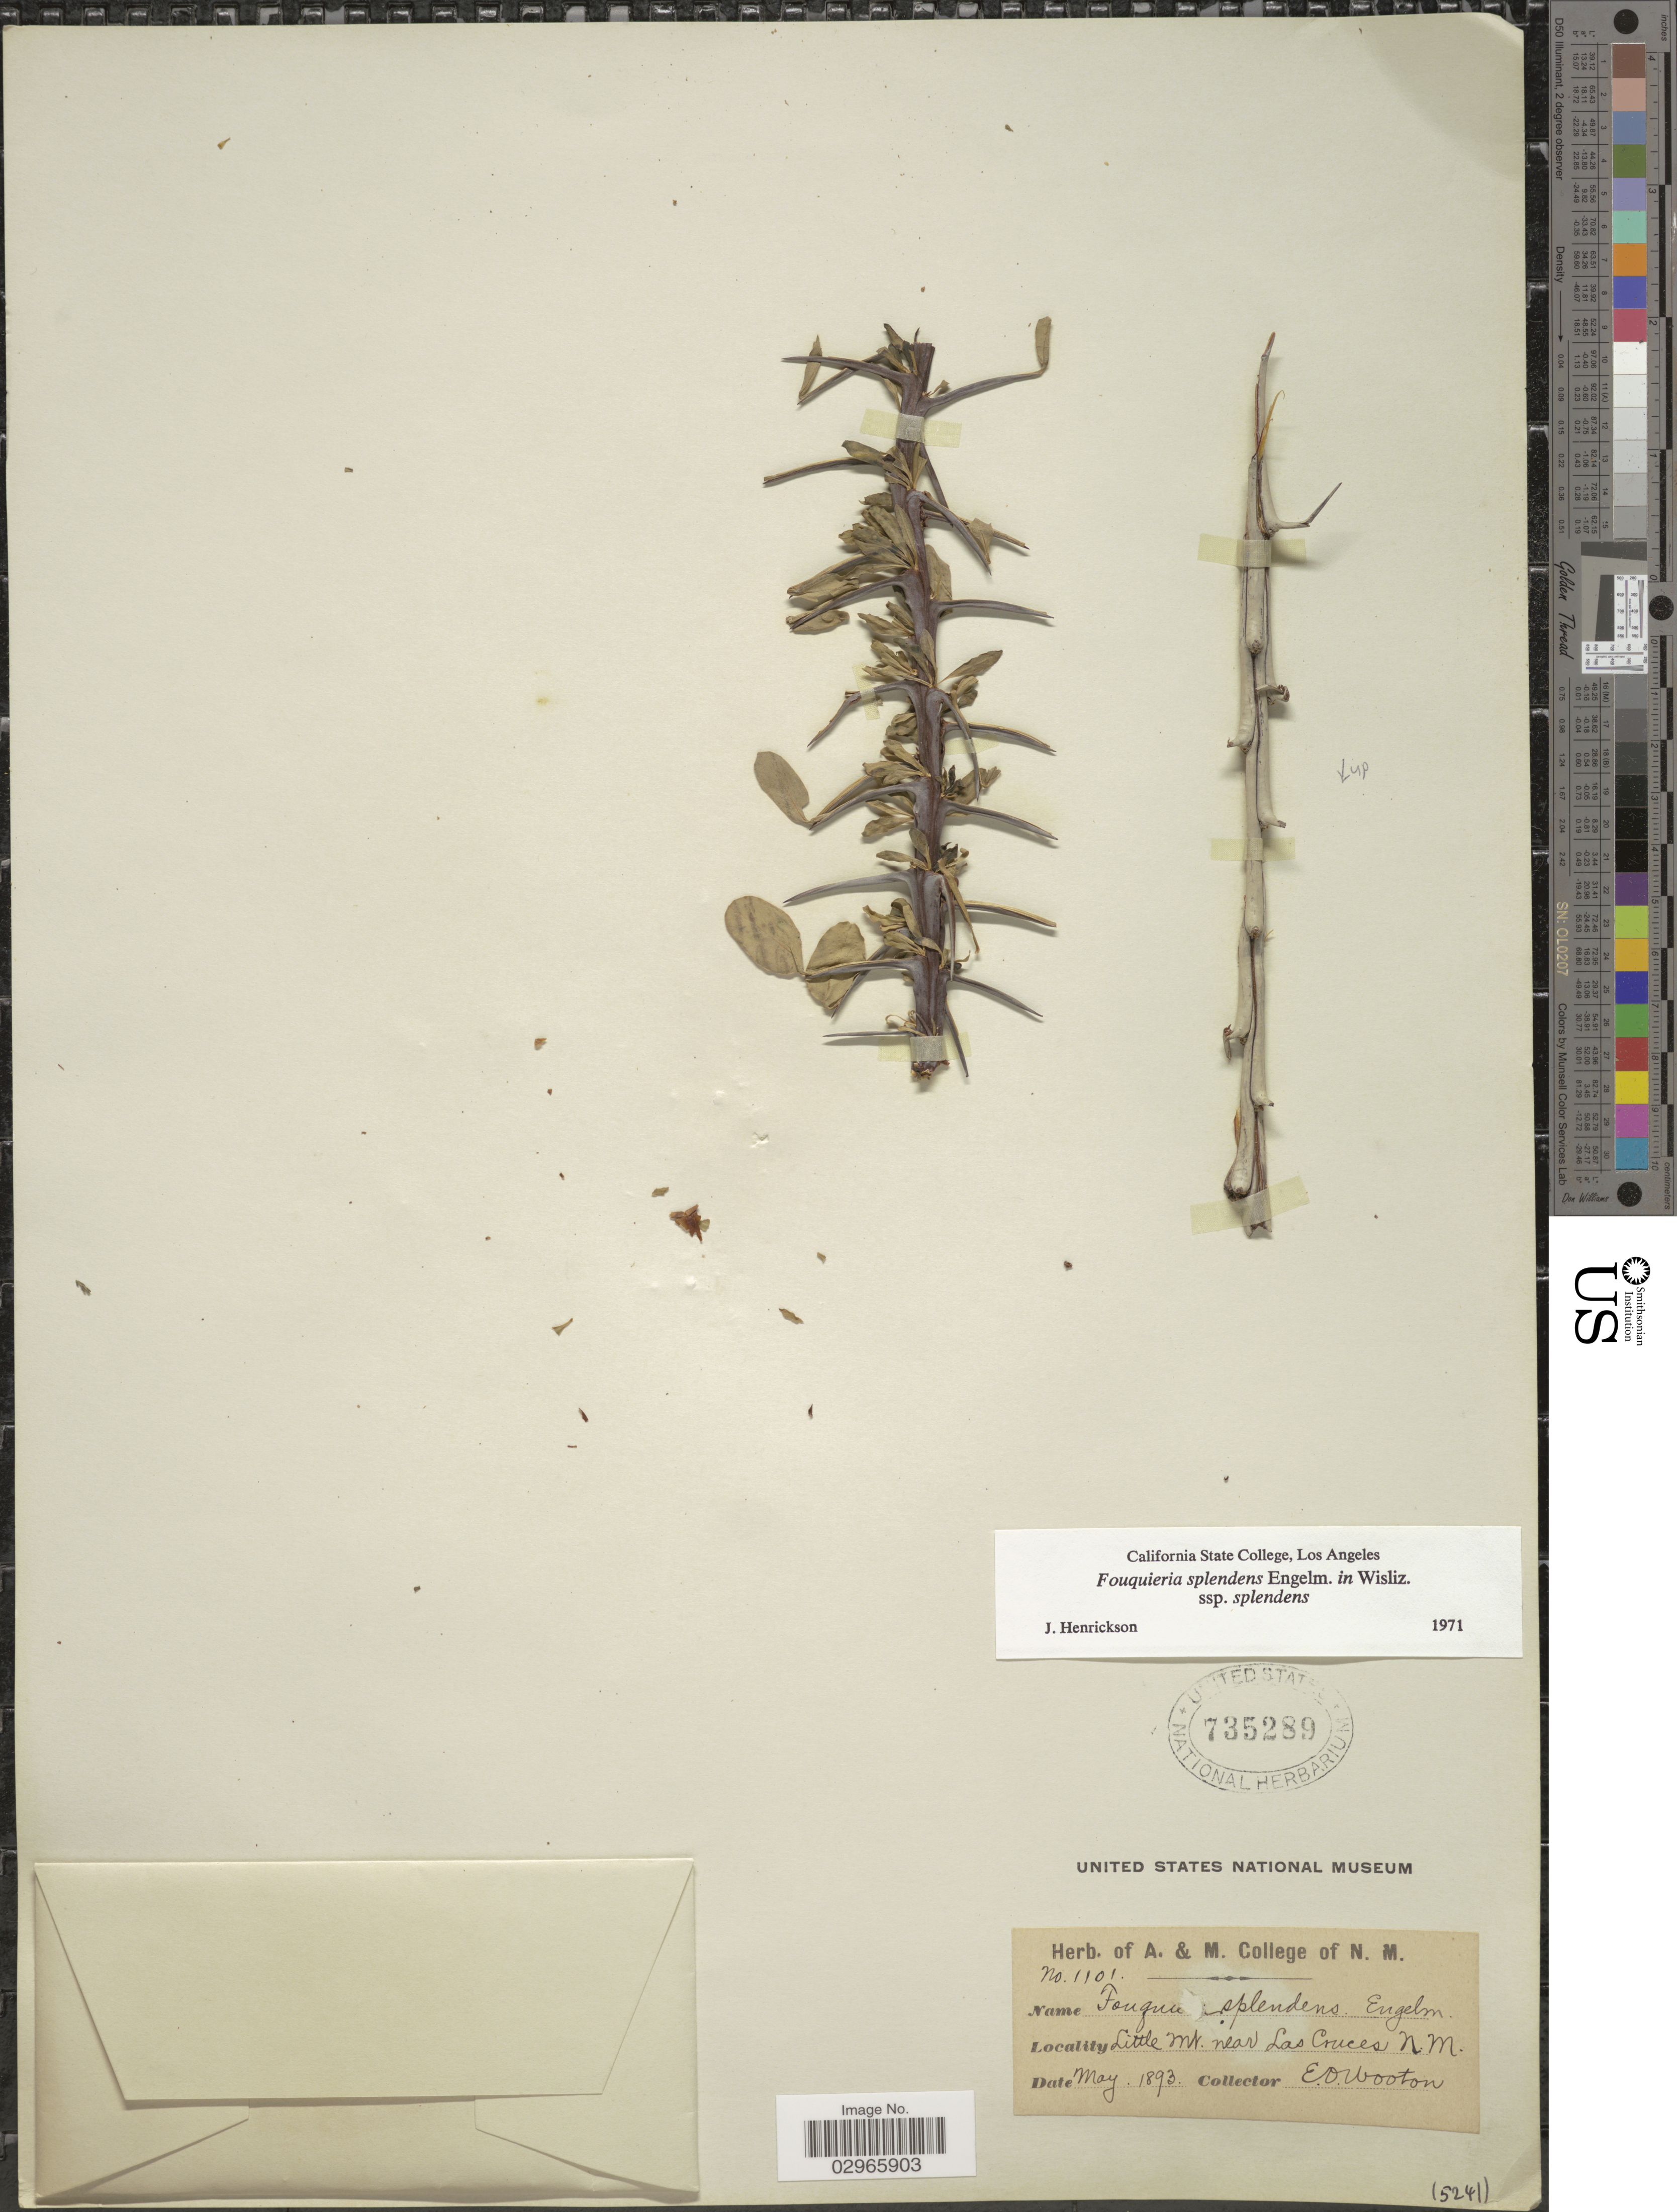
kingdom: Plantae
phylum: Tracheophyta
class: Magnoliopsida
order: Ericales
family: Fouquieriaceae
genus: Fouquieria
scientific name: Fouquieria splendens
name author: Engelm.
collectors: E. O. Wooton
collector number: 1101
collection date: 1893-05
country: United States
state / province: New Mexico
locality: Little Mt. near Las Cruces.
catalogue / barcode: US 735289